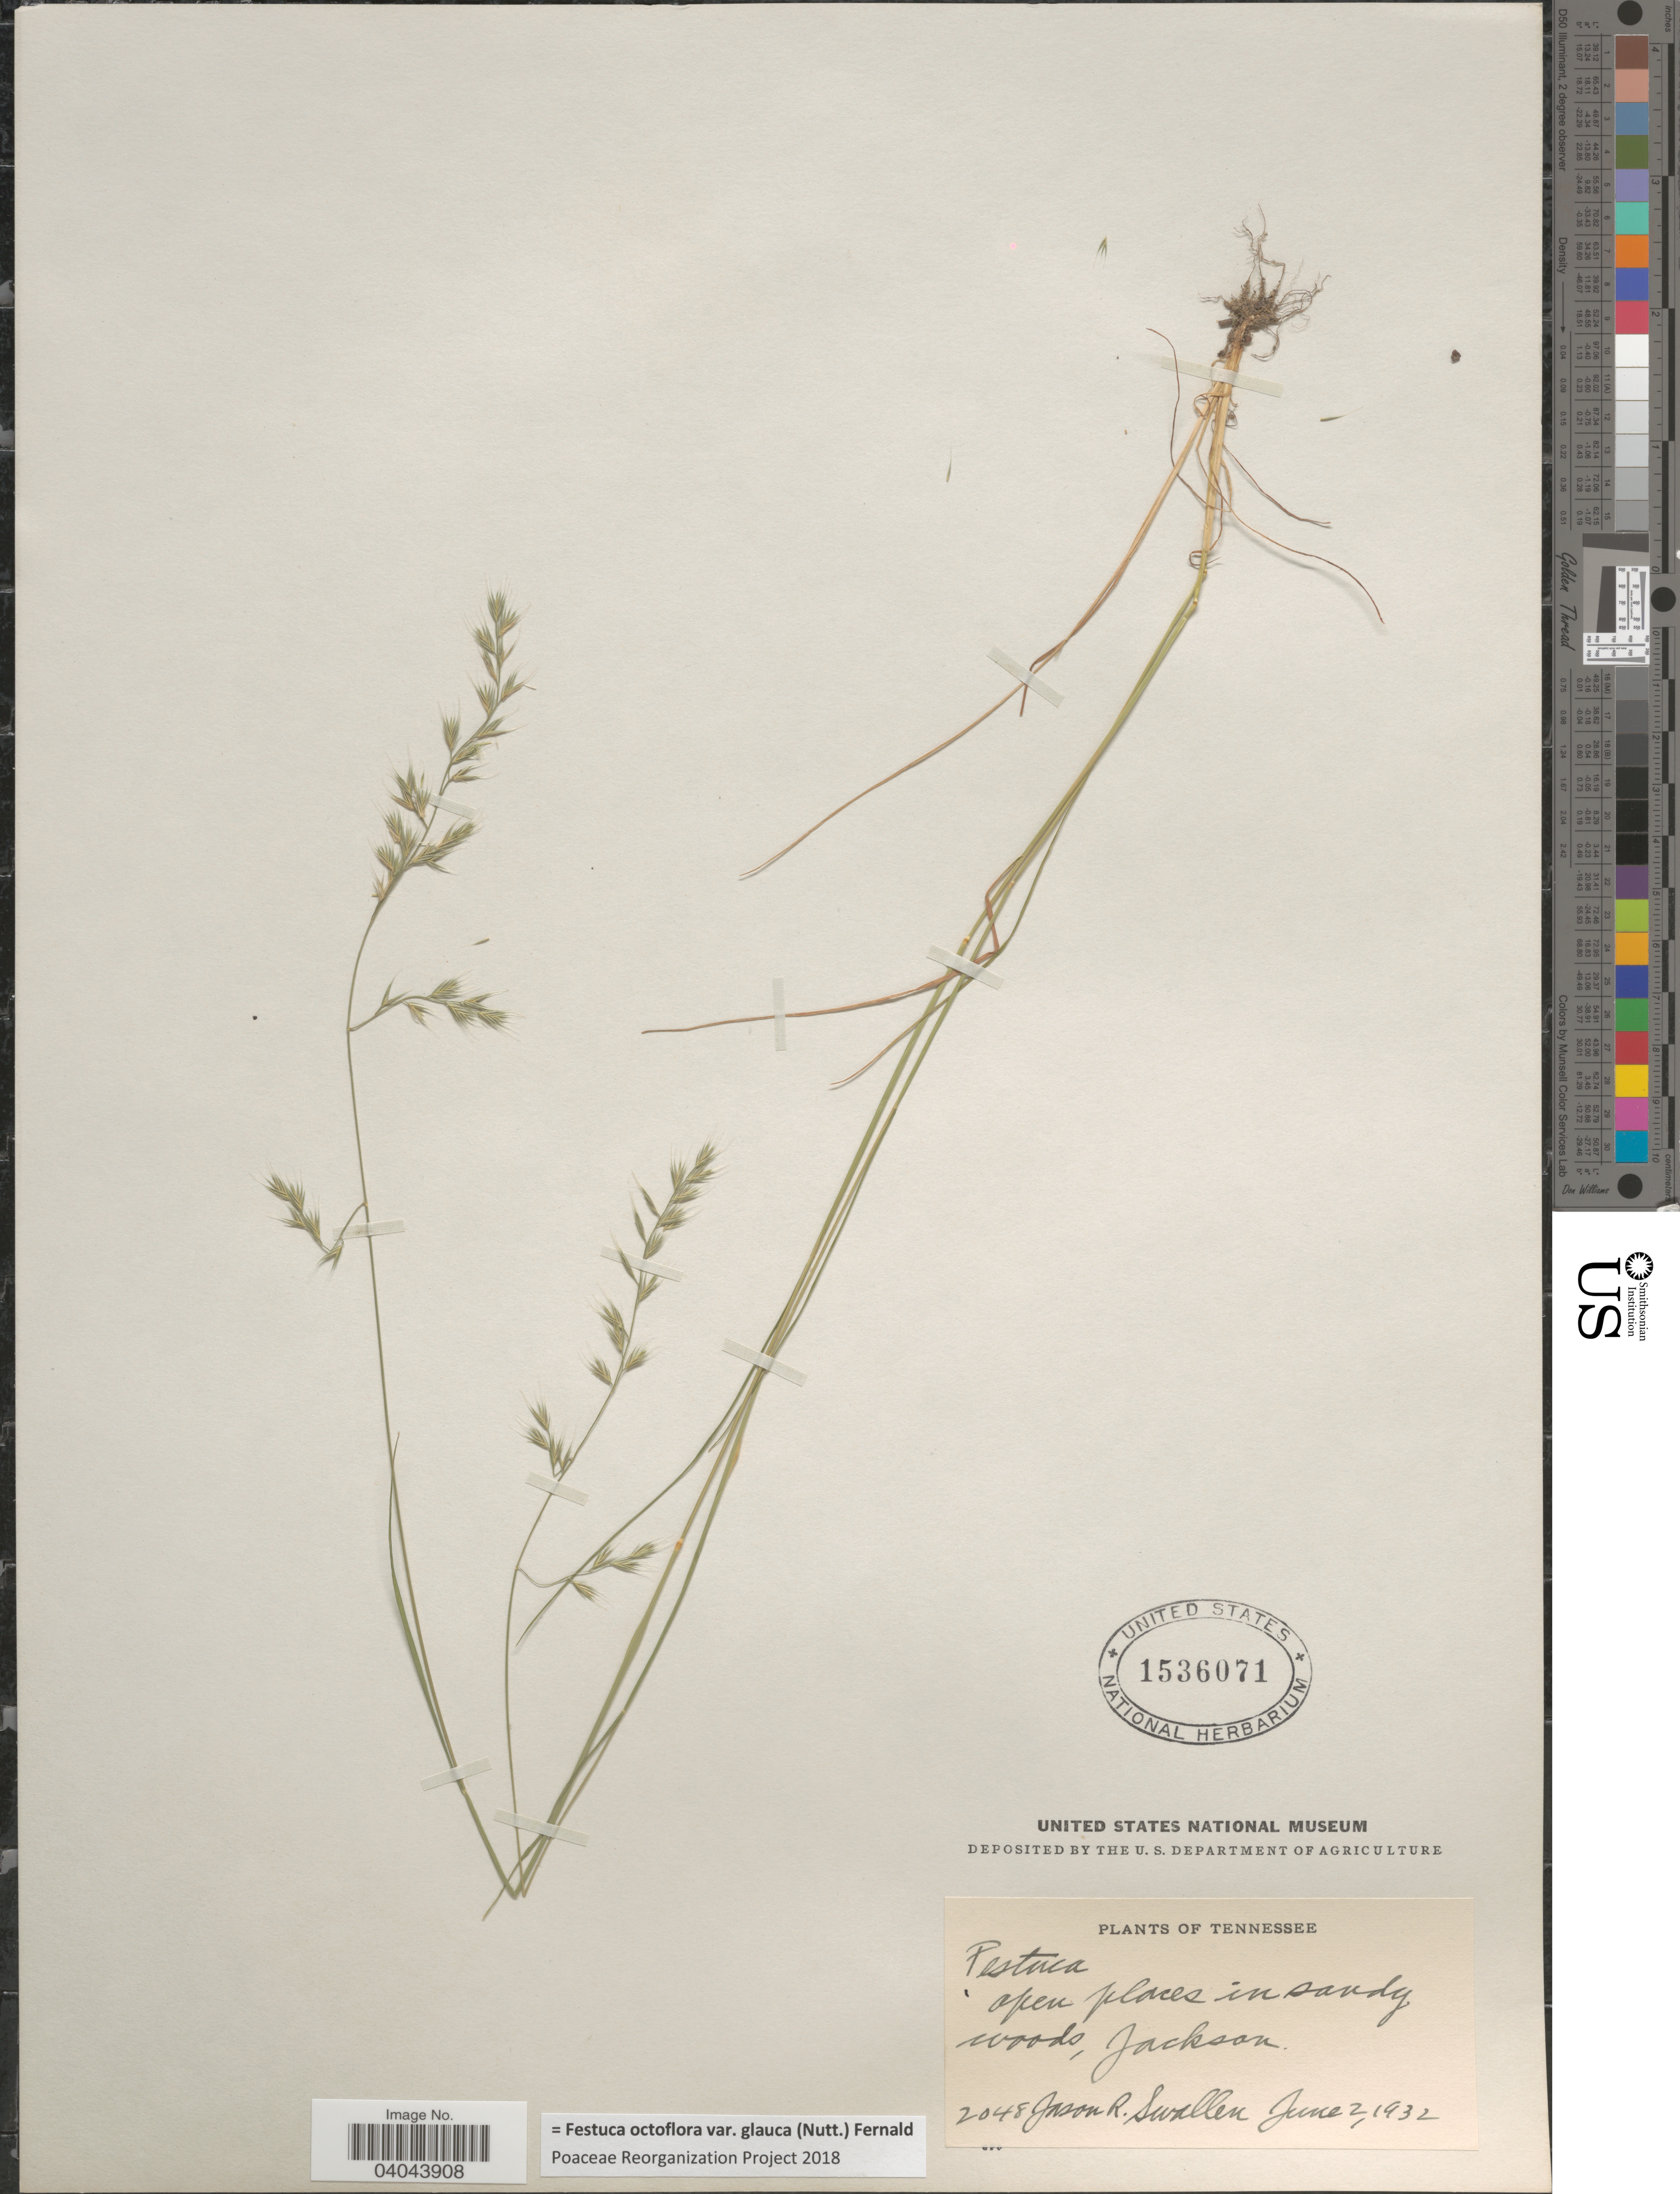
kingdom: Plantae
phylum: Tracheophyta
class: Liliopsida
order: Poales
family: Poaceae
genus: Festuca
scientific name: Festuca octoflora var. glauca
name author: (Nutt.) Fernald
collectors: J. R. Swallen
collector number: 2048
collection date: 1932-06-02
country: United States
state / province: Tennessee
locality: Jackson.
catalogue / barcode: US 1536071